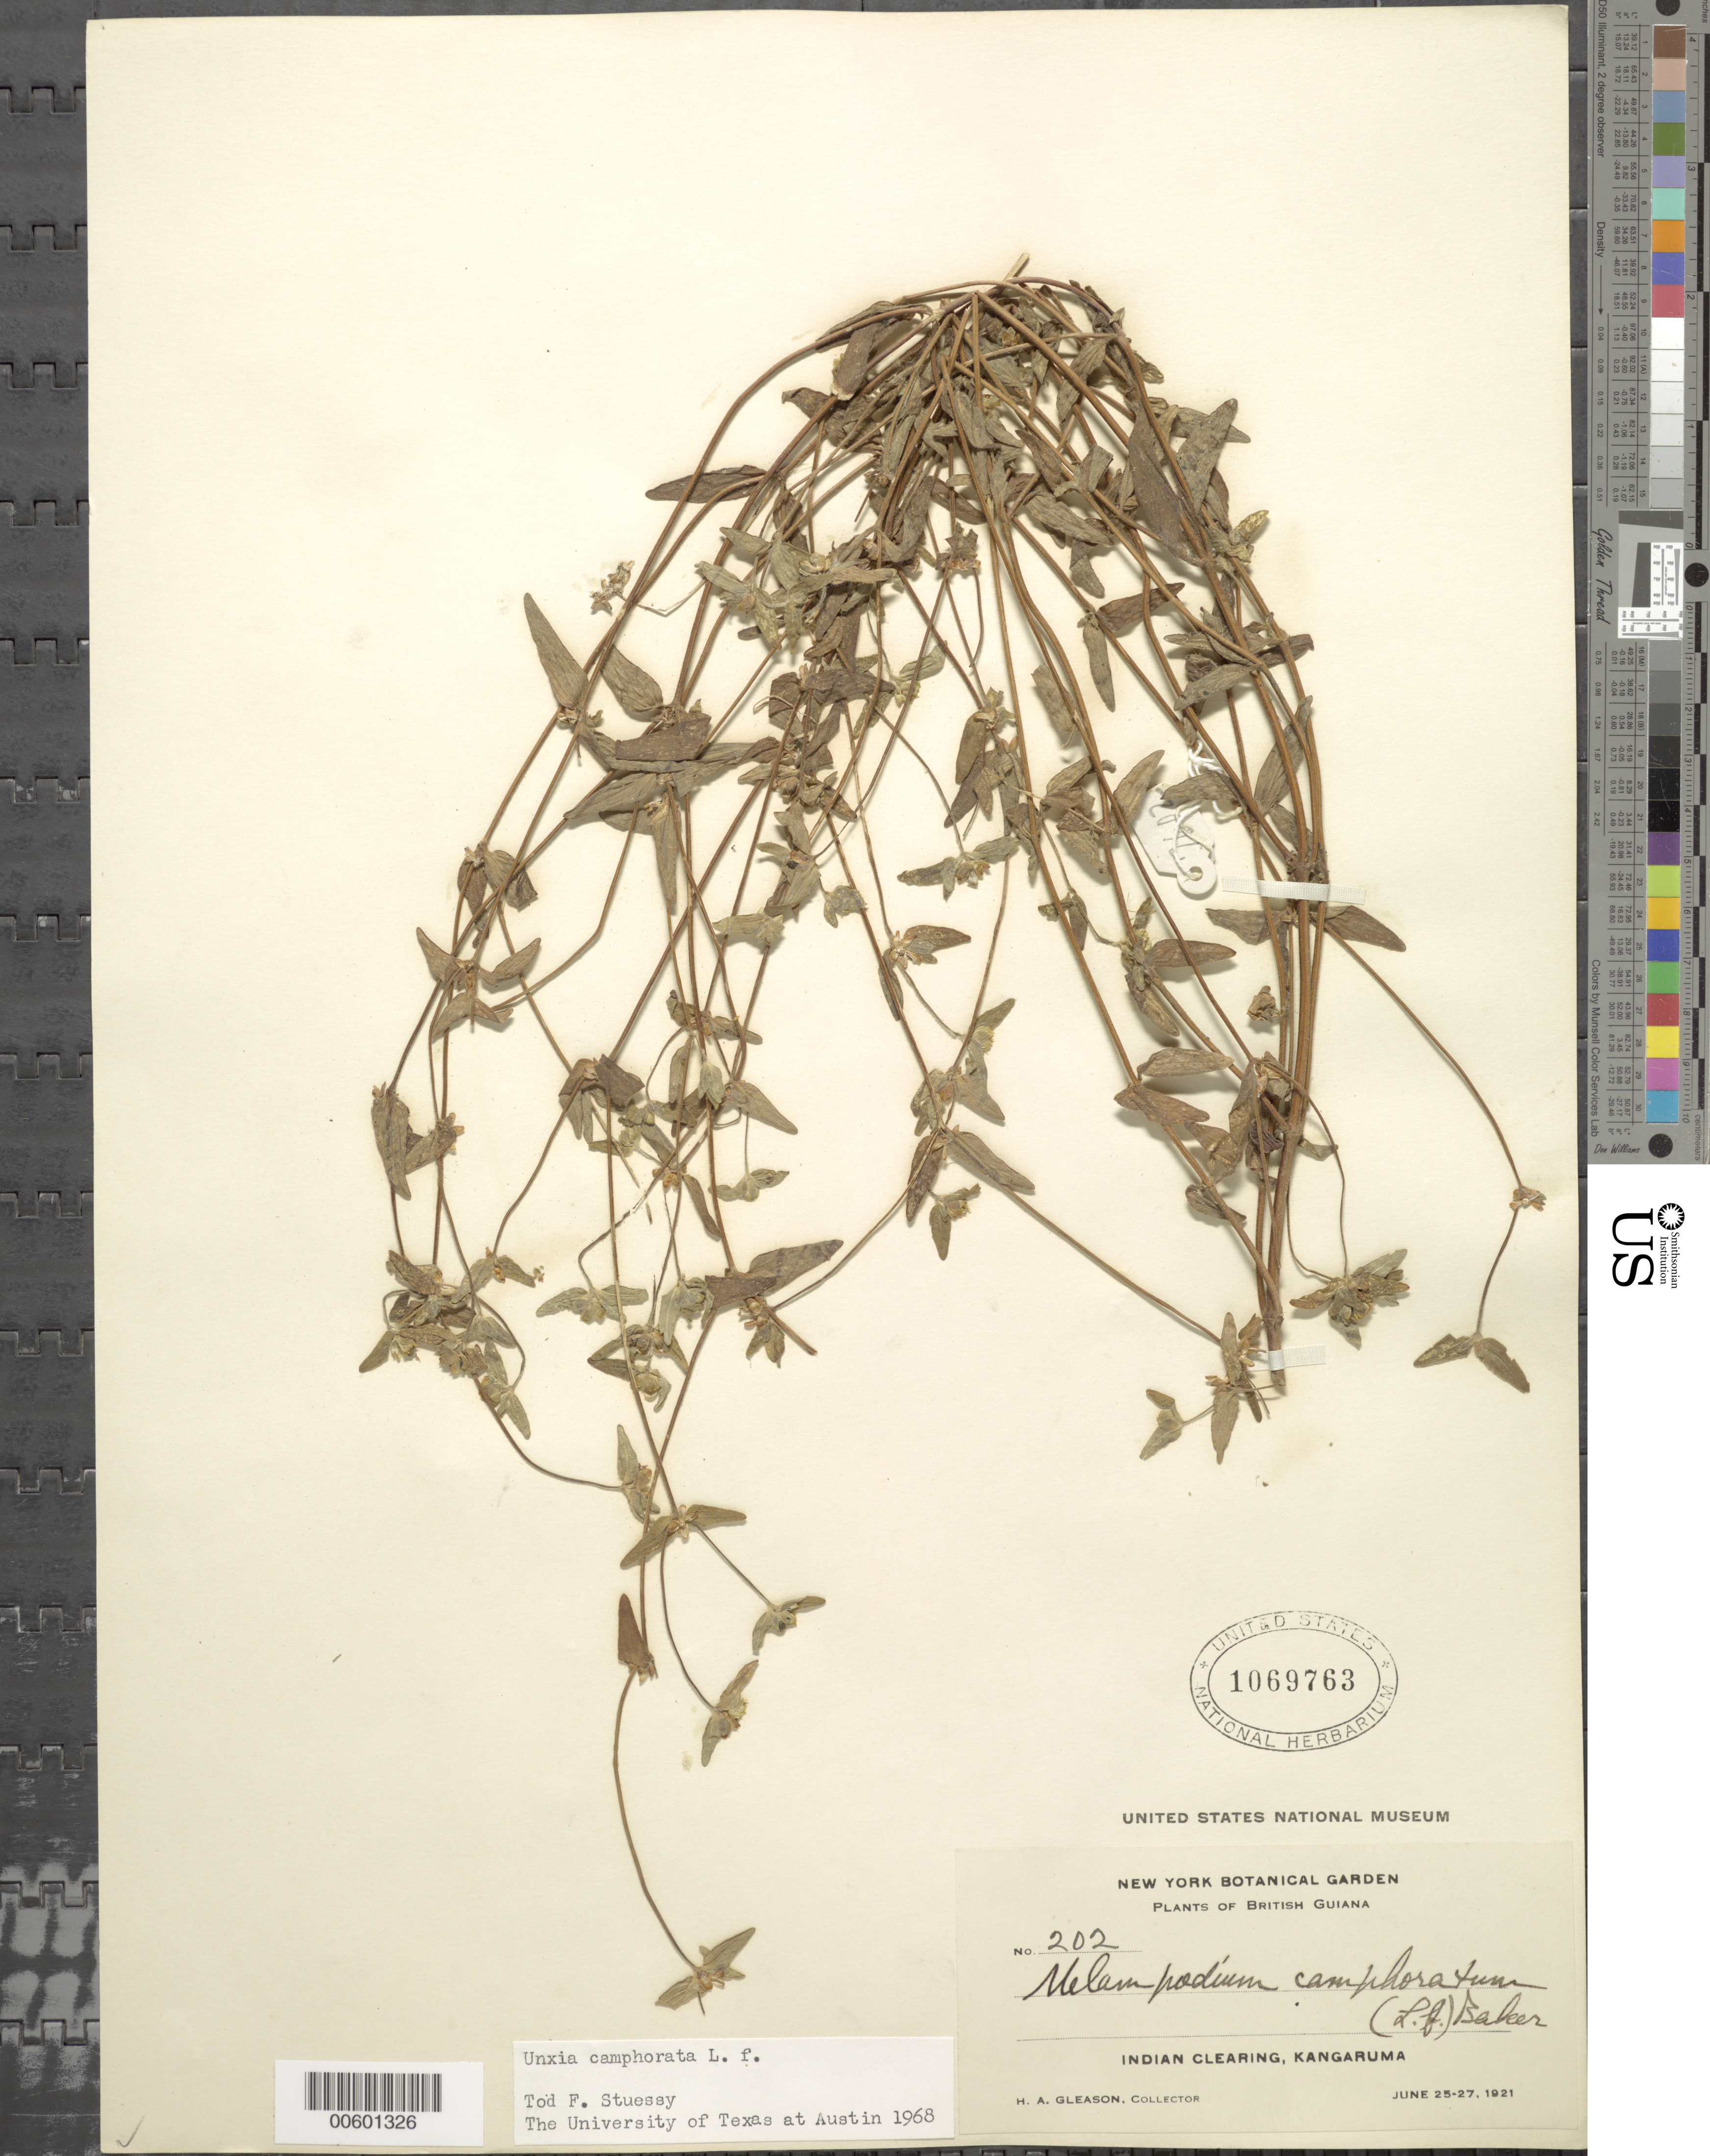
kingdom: Plantae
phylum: Tracheophyta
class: Magnoliopsida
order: Asterales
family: Asteraceae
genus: Unxia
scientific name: Unxia camphorata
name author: L. f.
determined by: Stuessy, T. F.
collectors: H. A. Gleason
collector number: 202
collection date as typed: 25-Jun-21 to 27-Jun-21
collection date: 1921-06-25/1921-06-27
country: Guyana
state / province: Potaro-Siparuni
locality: Kangaruma, Indian clearing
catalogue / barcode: US 1069763